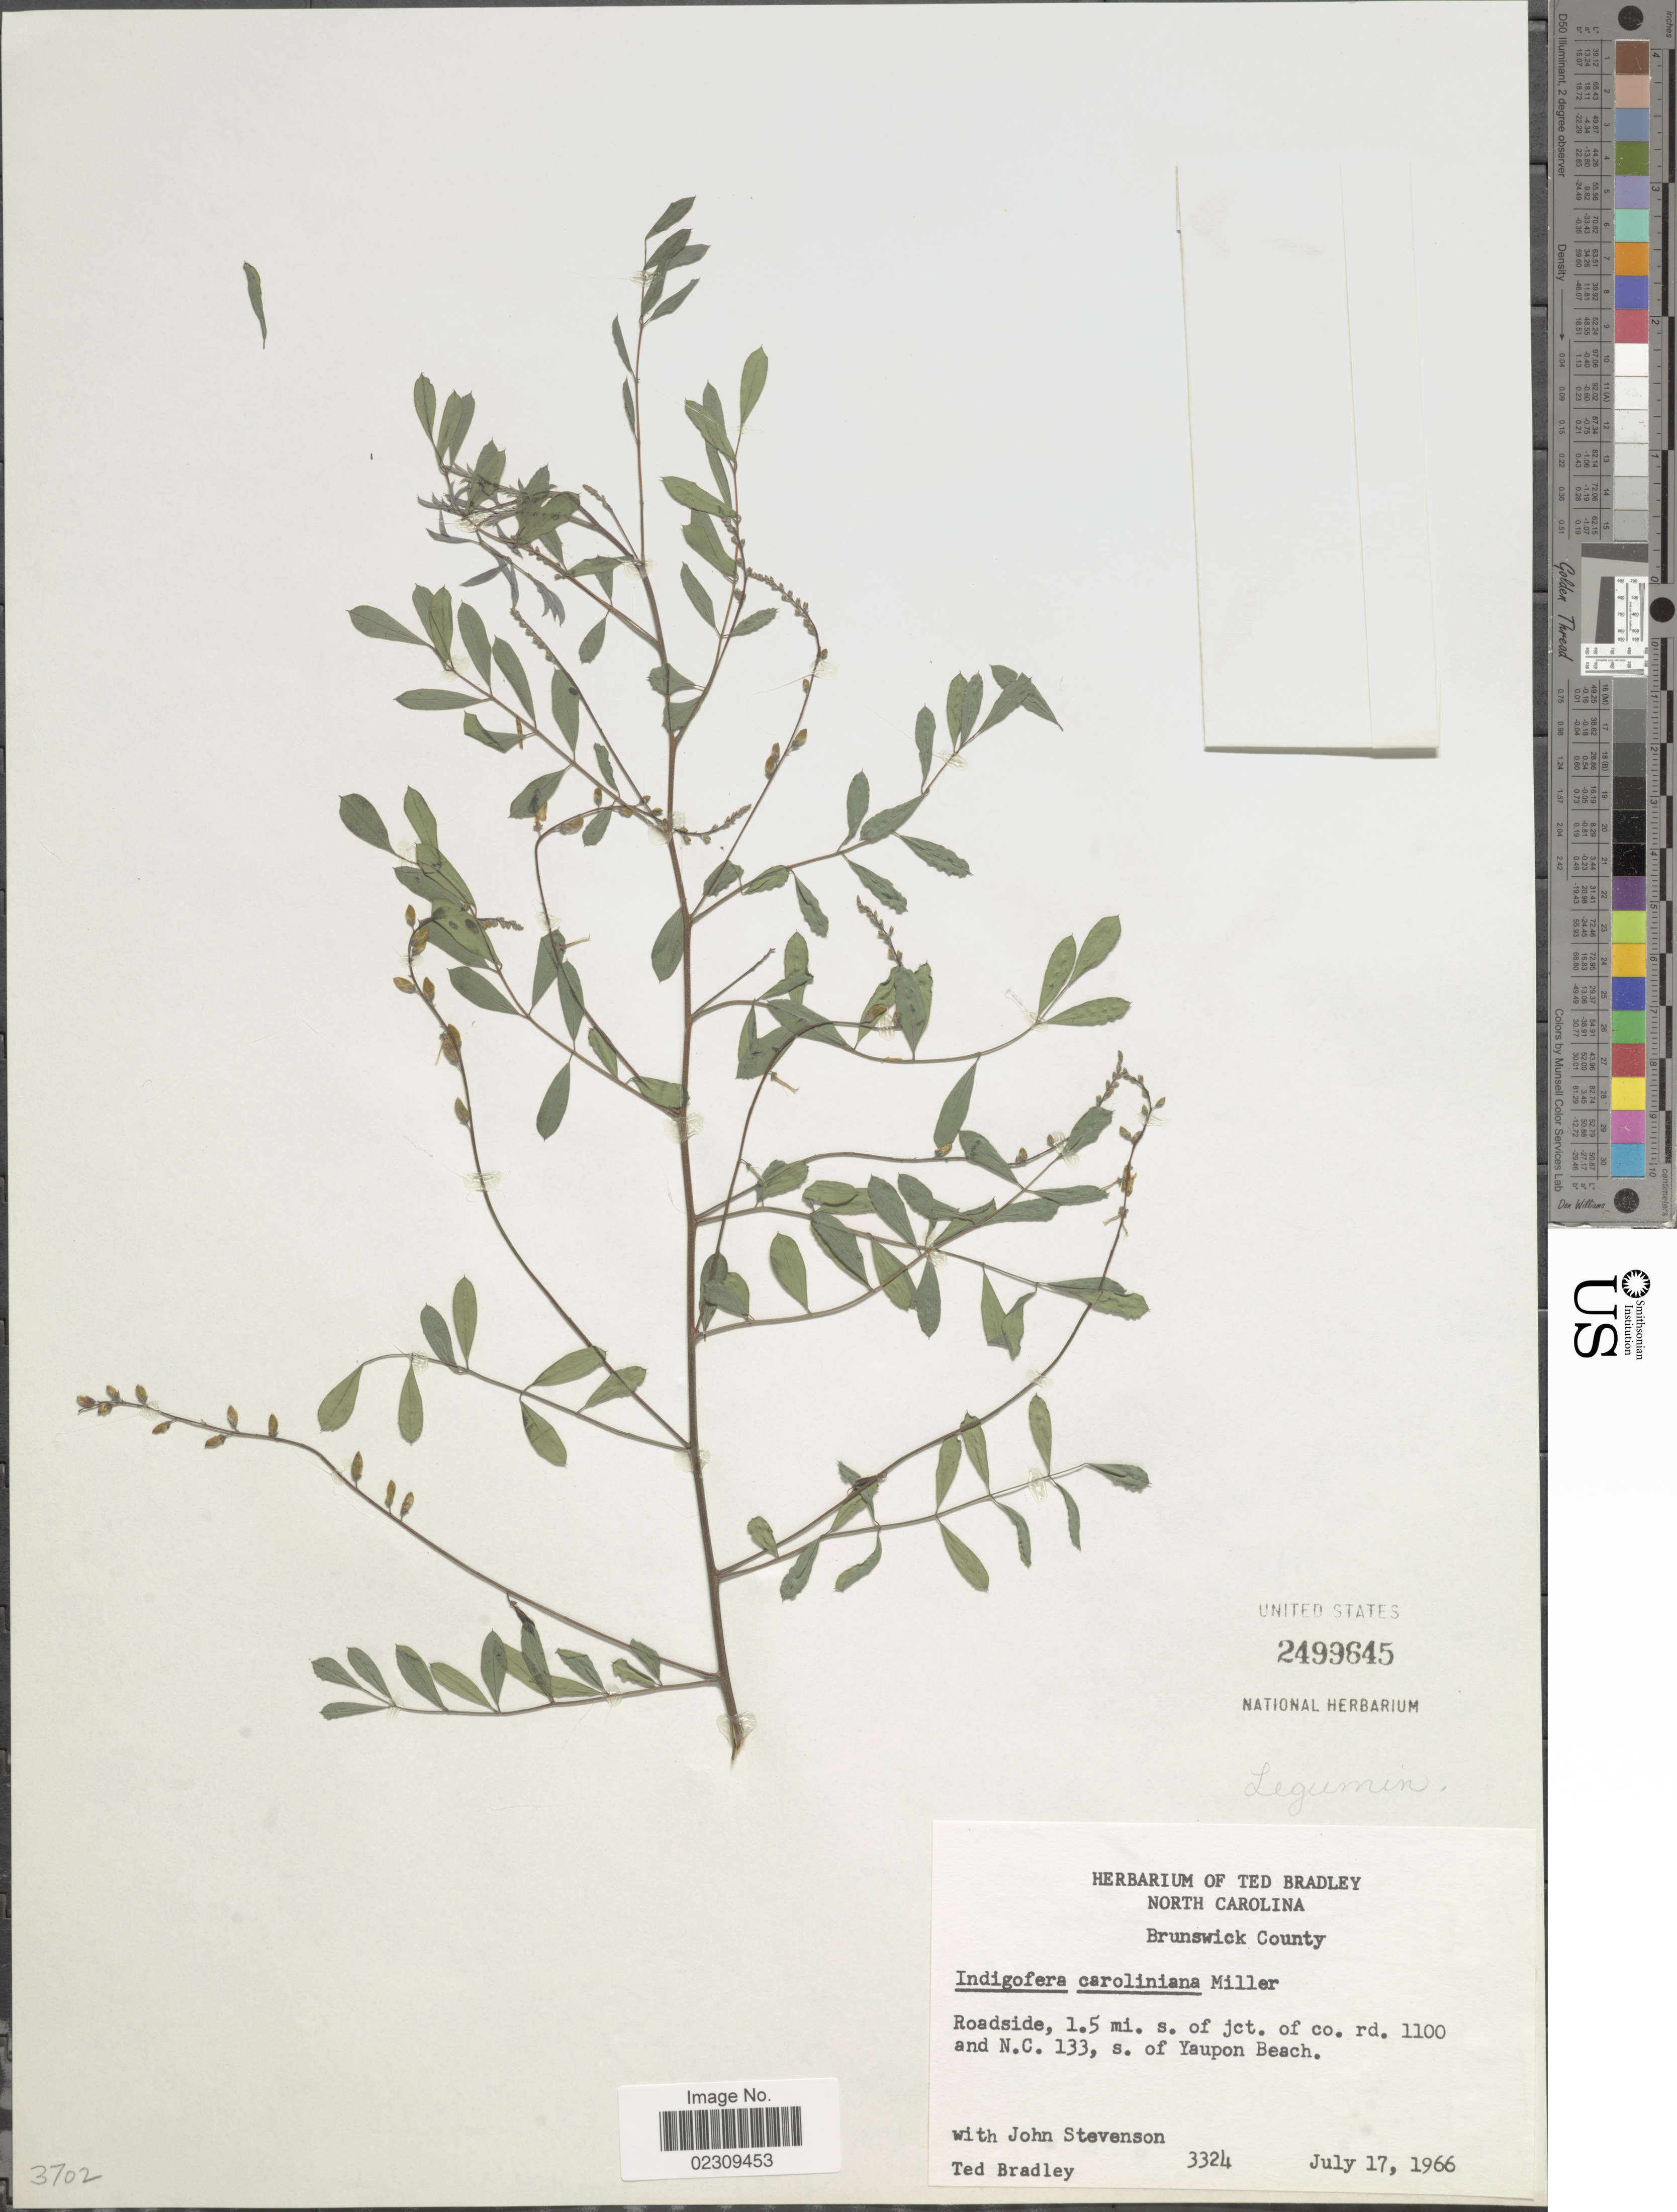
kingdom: Plantae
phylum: Tracheophyta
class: Magnoliopsida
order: Fabales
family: Fabaceae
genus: Indigofera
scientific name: Indigofera caroliniana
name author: Mill.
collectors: T. Bradley & J. Stevenson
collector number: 3324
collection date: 1966-07-17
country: United States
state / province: North Carolina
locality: Brunswick County, 1.5 mi. s. of jct. of co. rd. 1100 and N.C. 133, s. of Yaupon Beach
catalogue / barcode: US 2499645